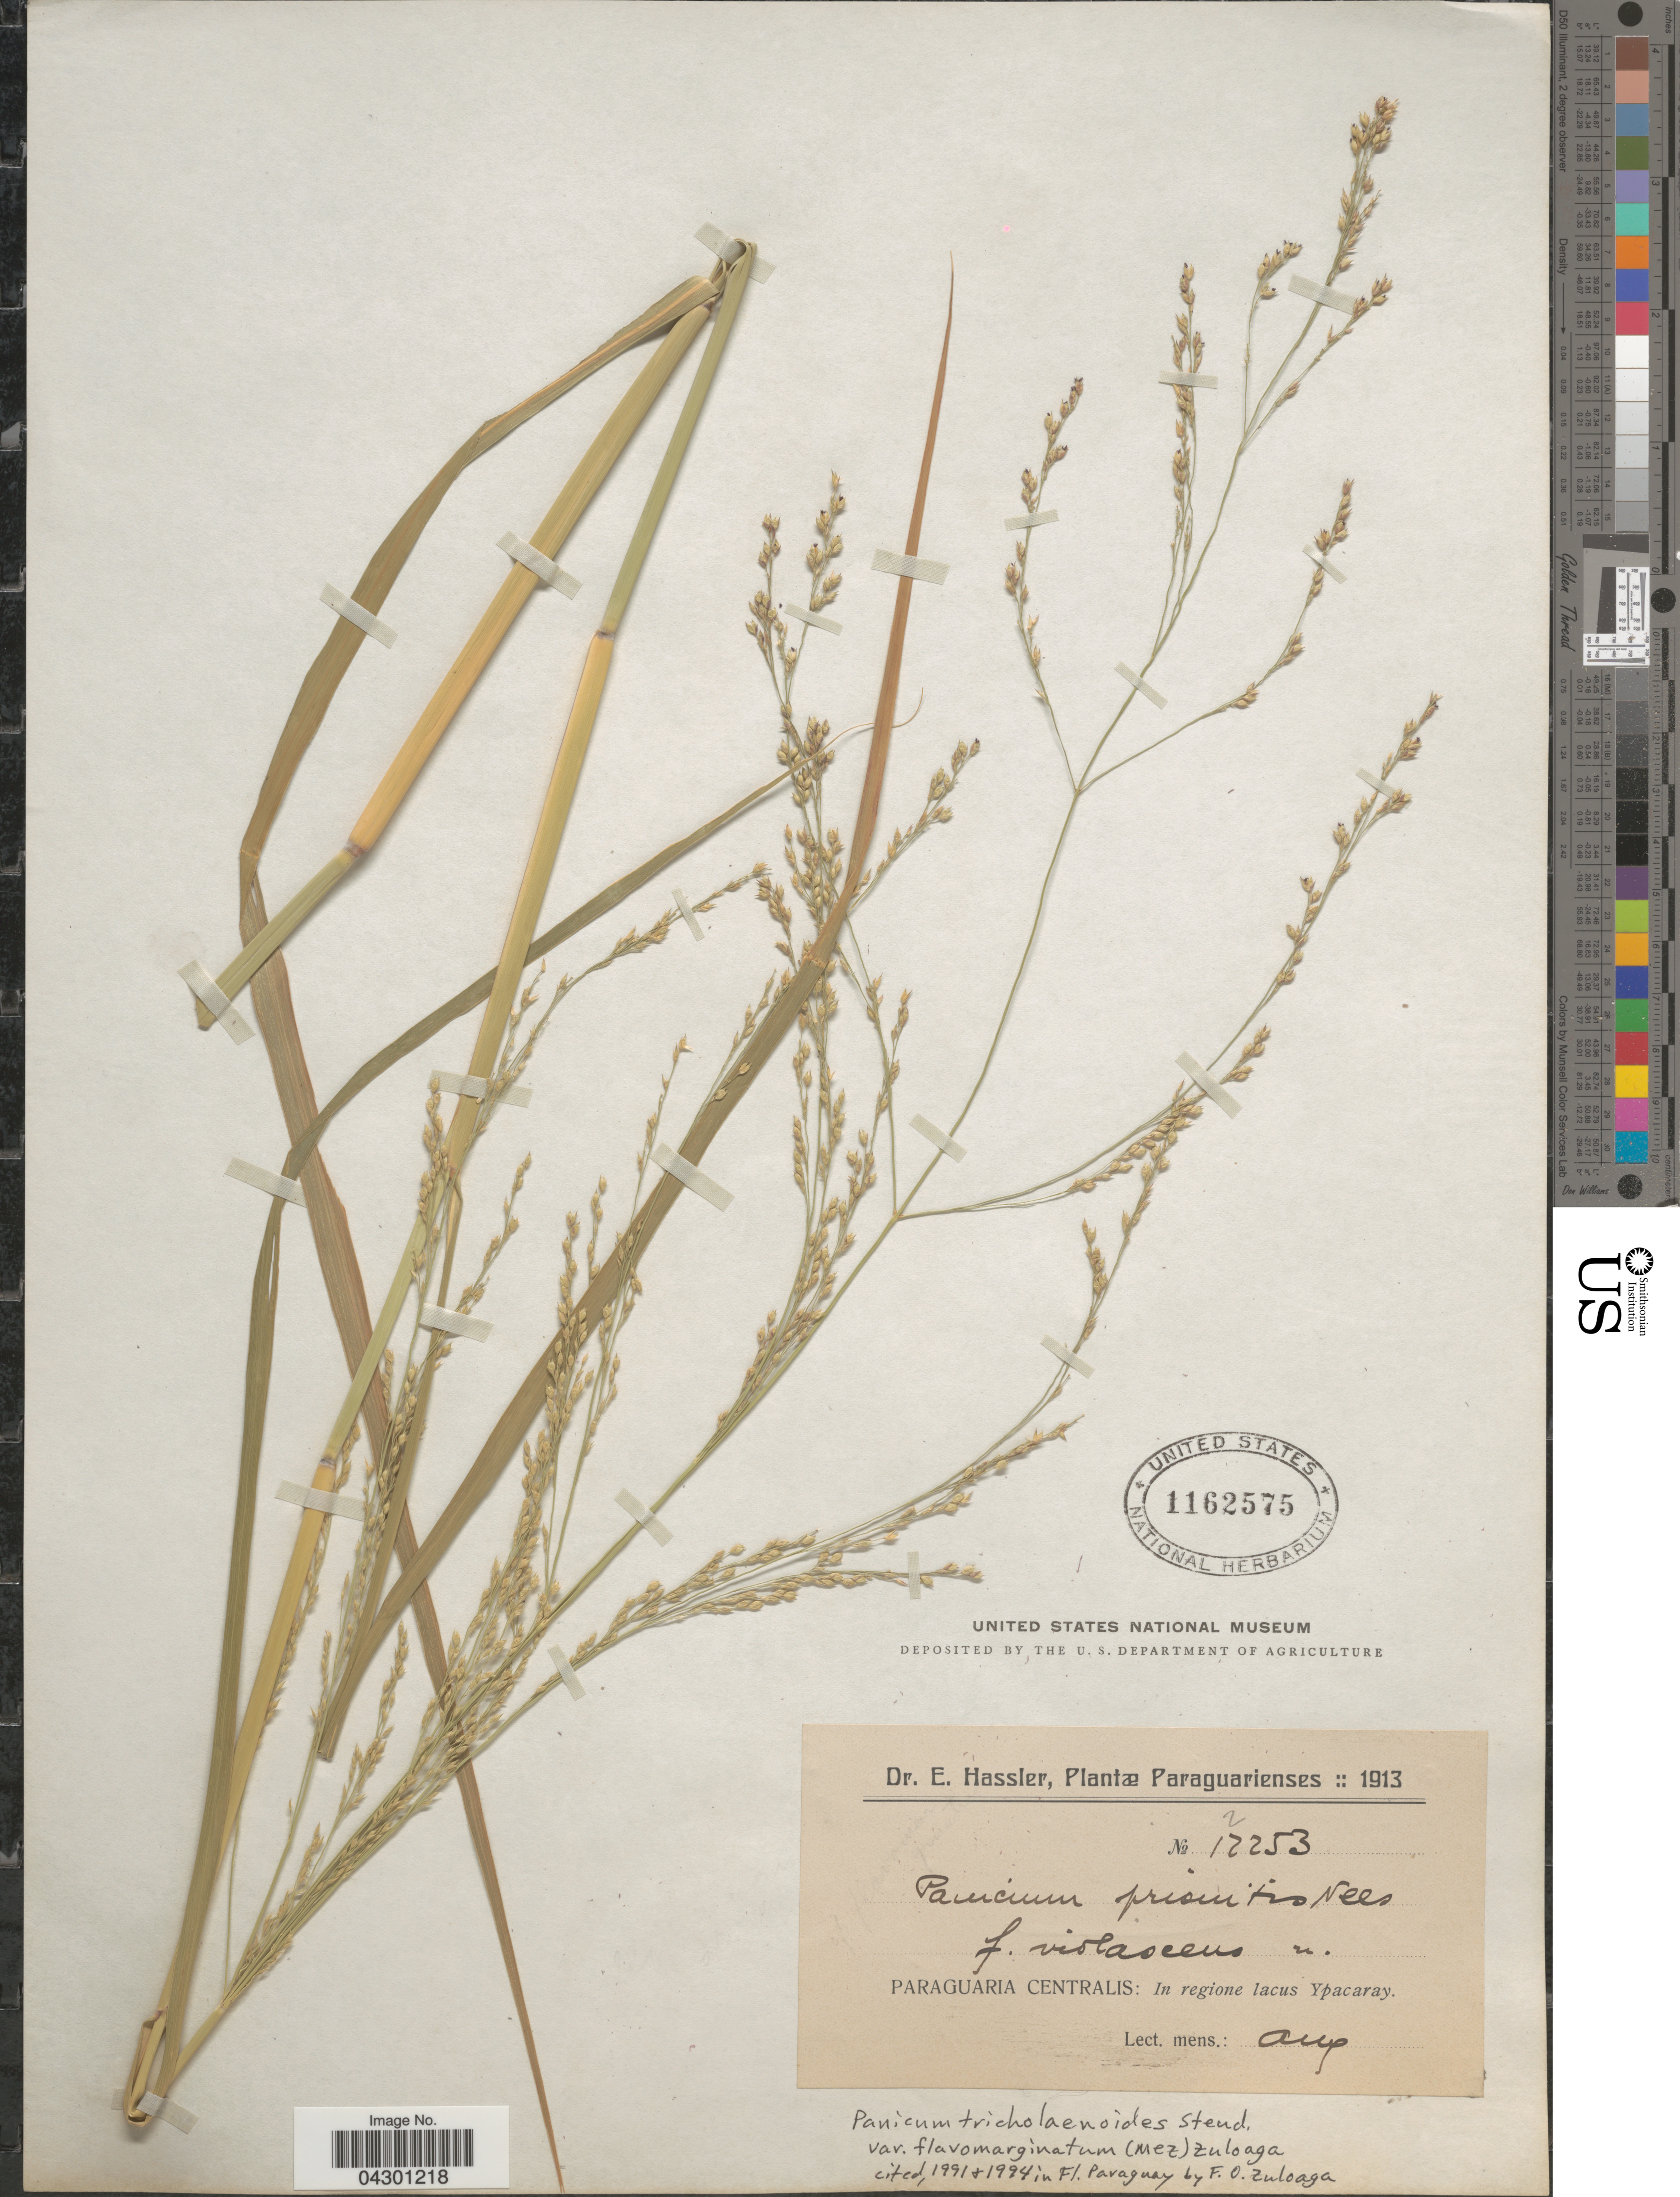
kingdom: Plantae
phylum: Tracheophyta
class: Liliopsida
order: Poales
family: Poaceae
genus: Panicum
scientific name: Panicum tricholaenoides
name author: Steud.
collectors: E. Hassler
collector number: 12253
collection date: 1913-08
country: Paraguay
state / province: Paraguari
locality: Paraguaria Centralis: In regione lacus Ypacaray.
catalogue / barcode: US 1162575